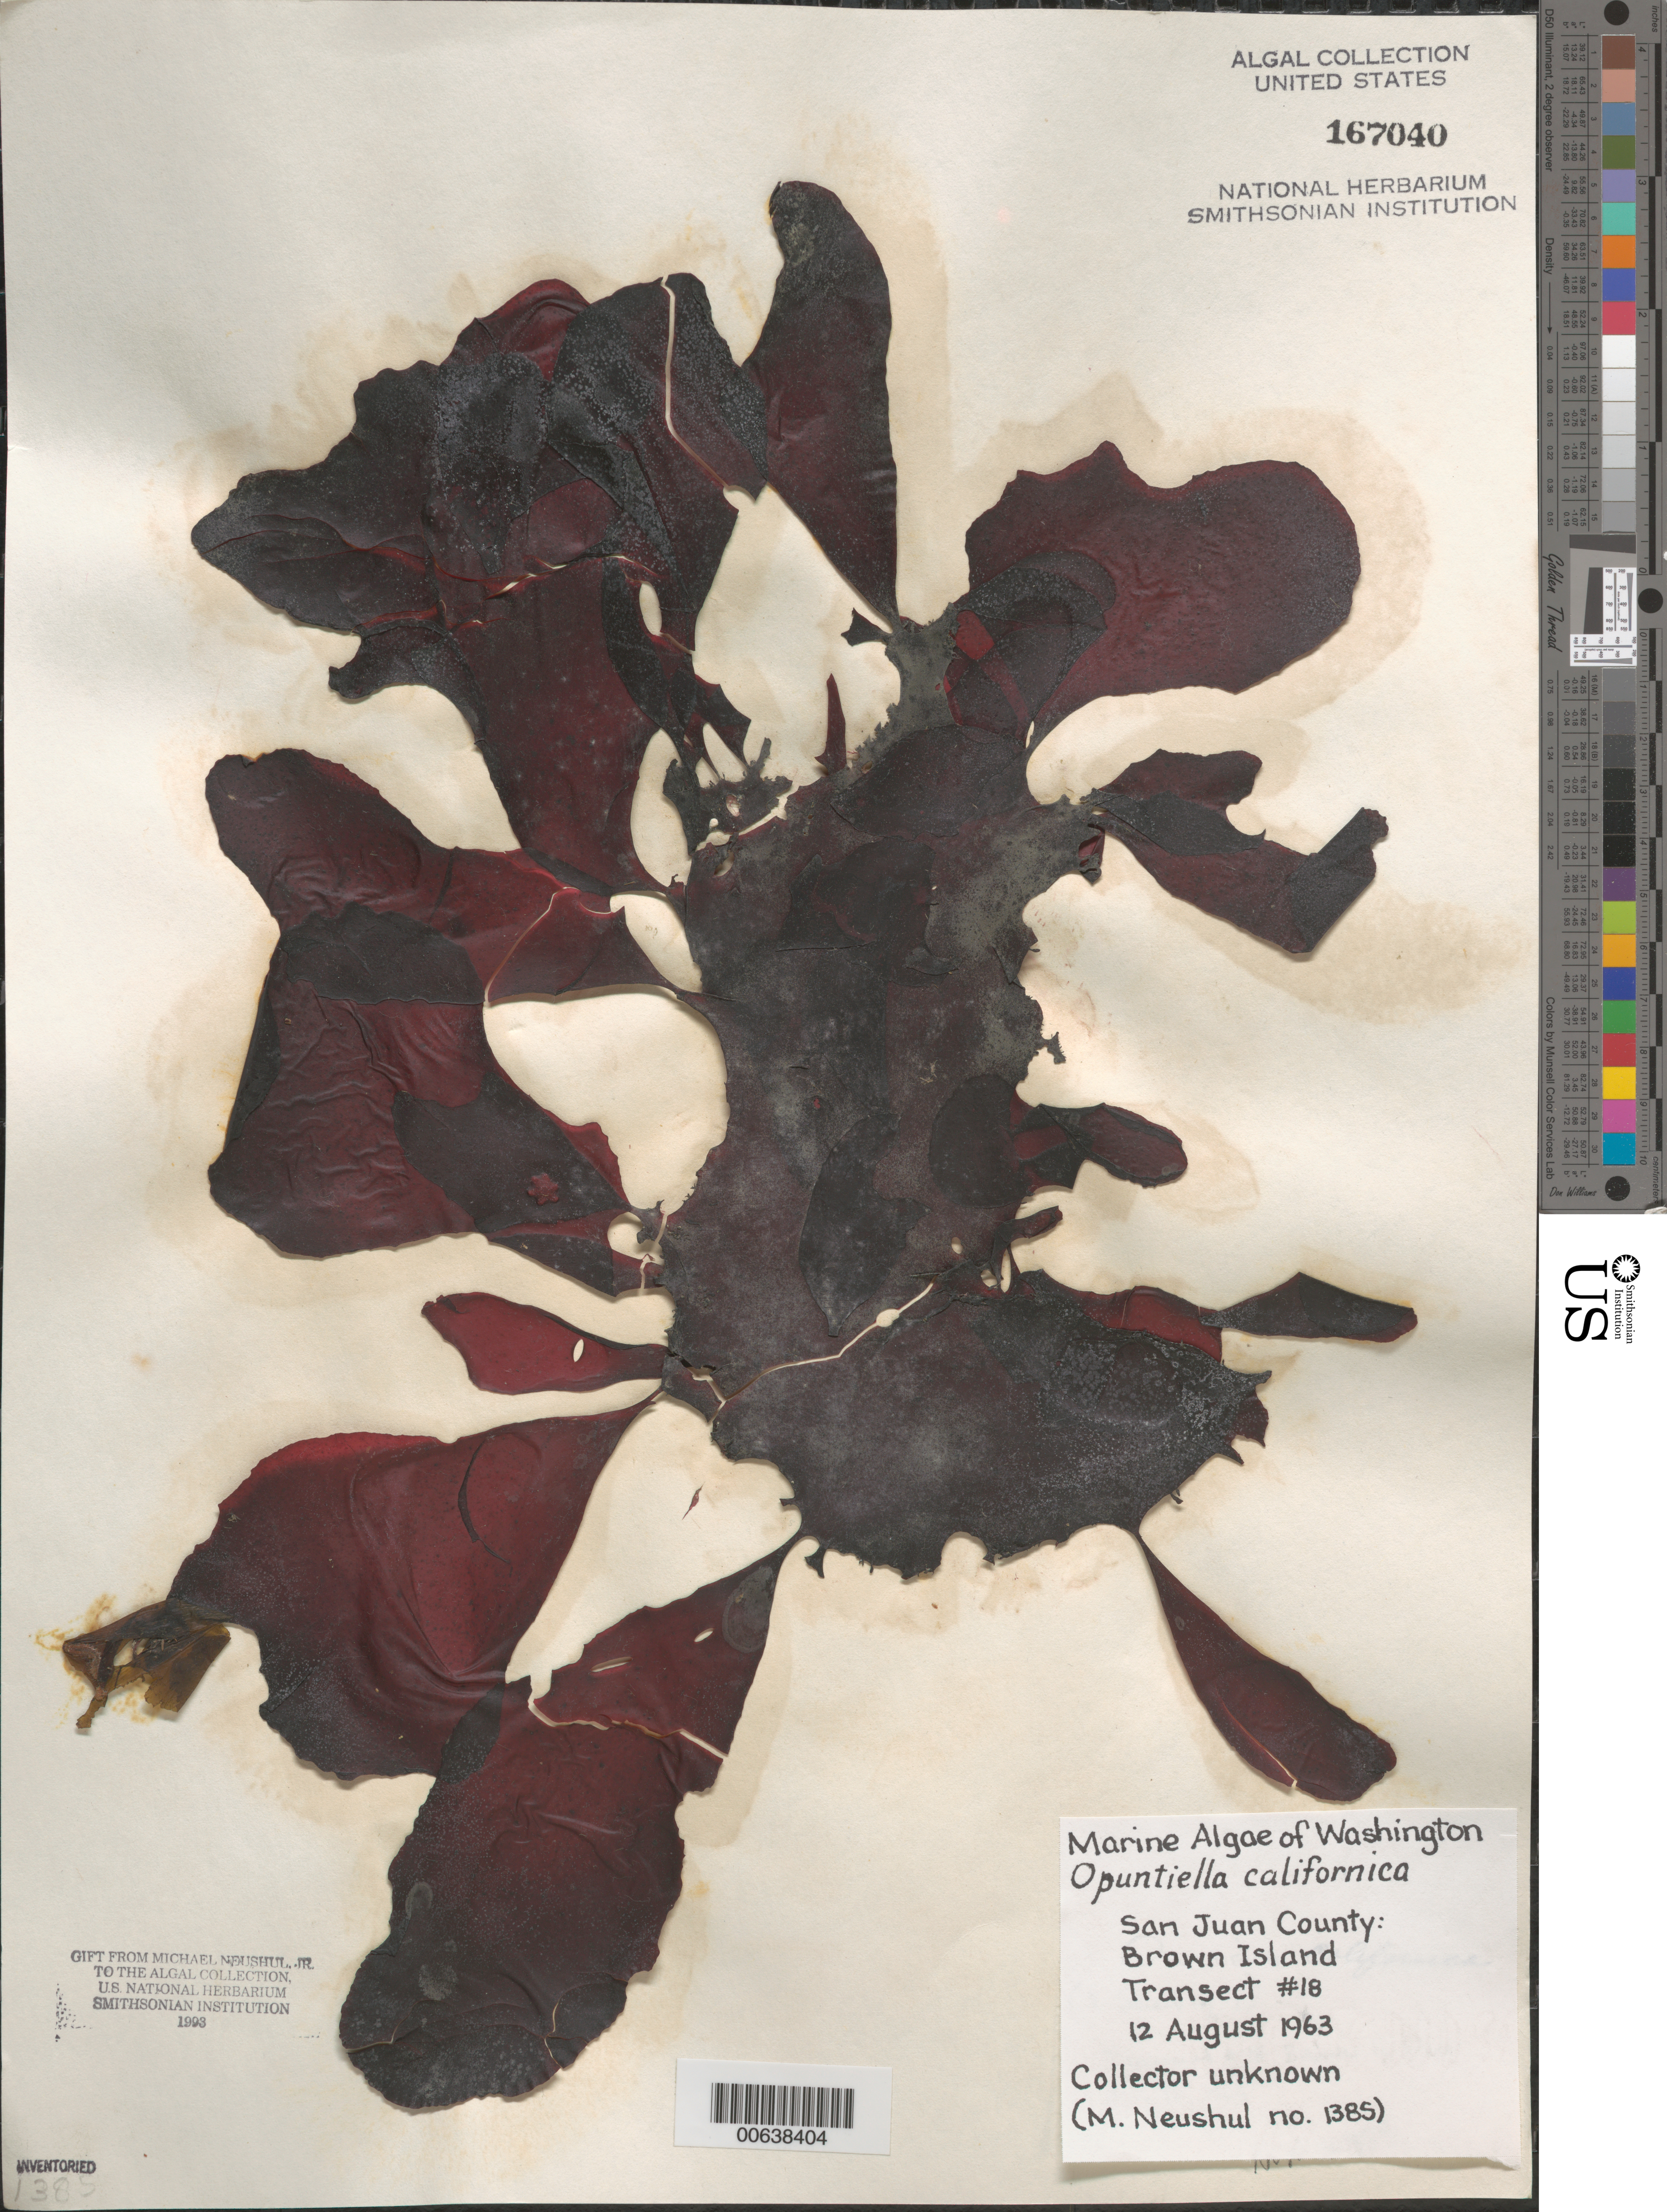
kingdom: Plantae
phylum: Rhodophyta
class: Florideophyceae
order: Gigartinales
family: Furcellariaceae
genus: Opuntiella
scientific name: Opuntiella californica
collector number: Neushul 1385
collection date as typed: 12 Aug 1963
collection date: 1963-08-12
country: United States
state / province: Washington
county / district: San Juan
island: Brown Island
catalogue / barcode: US 167040